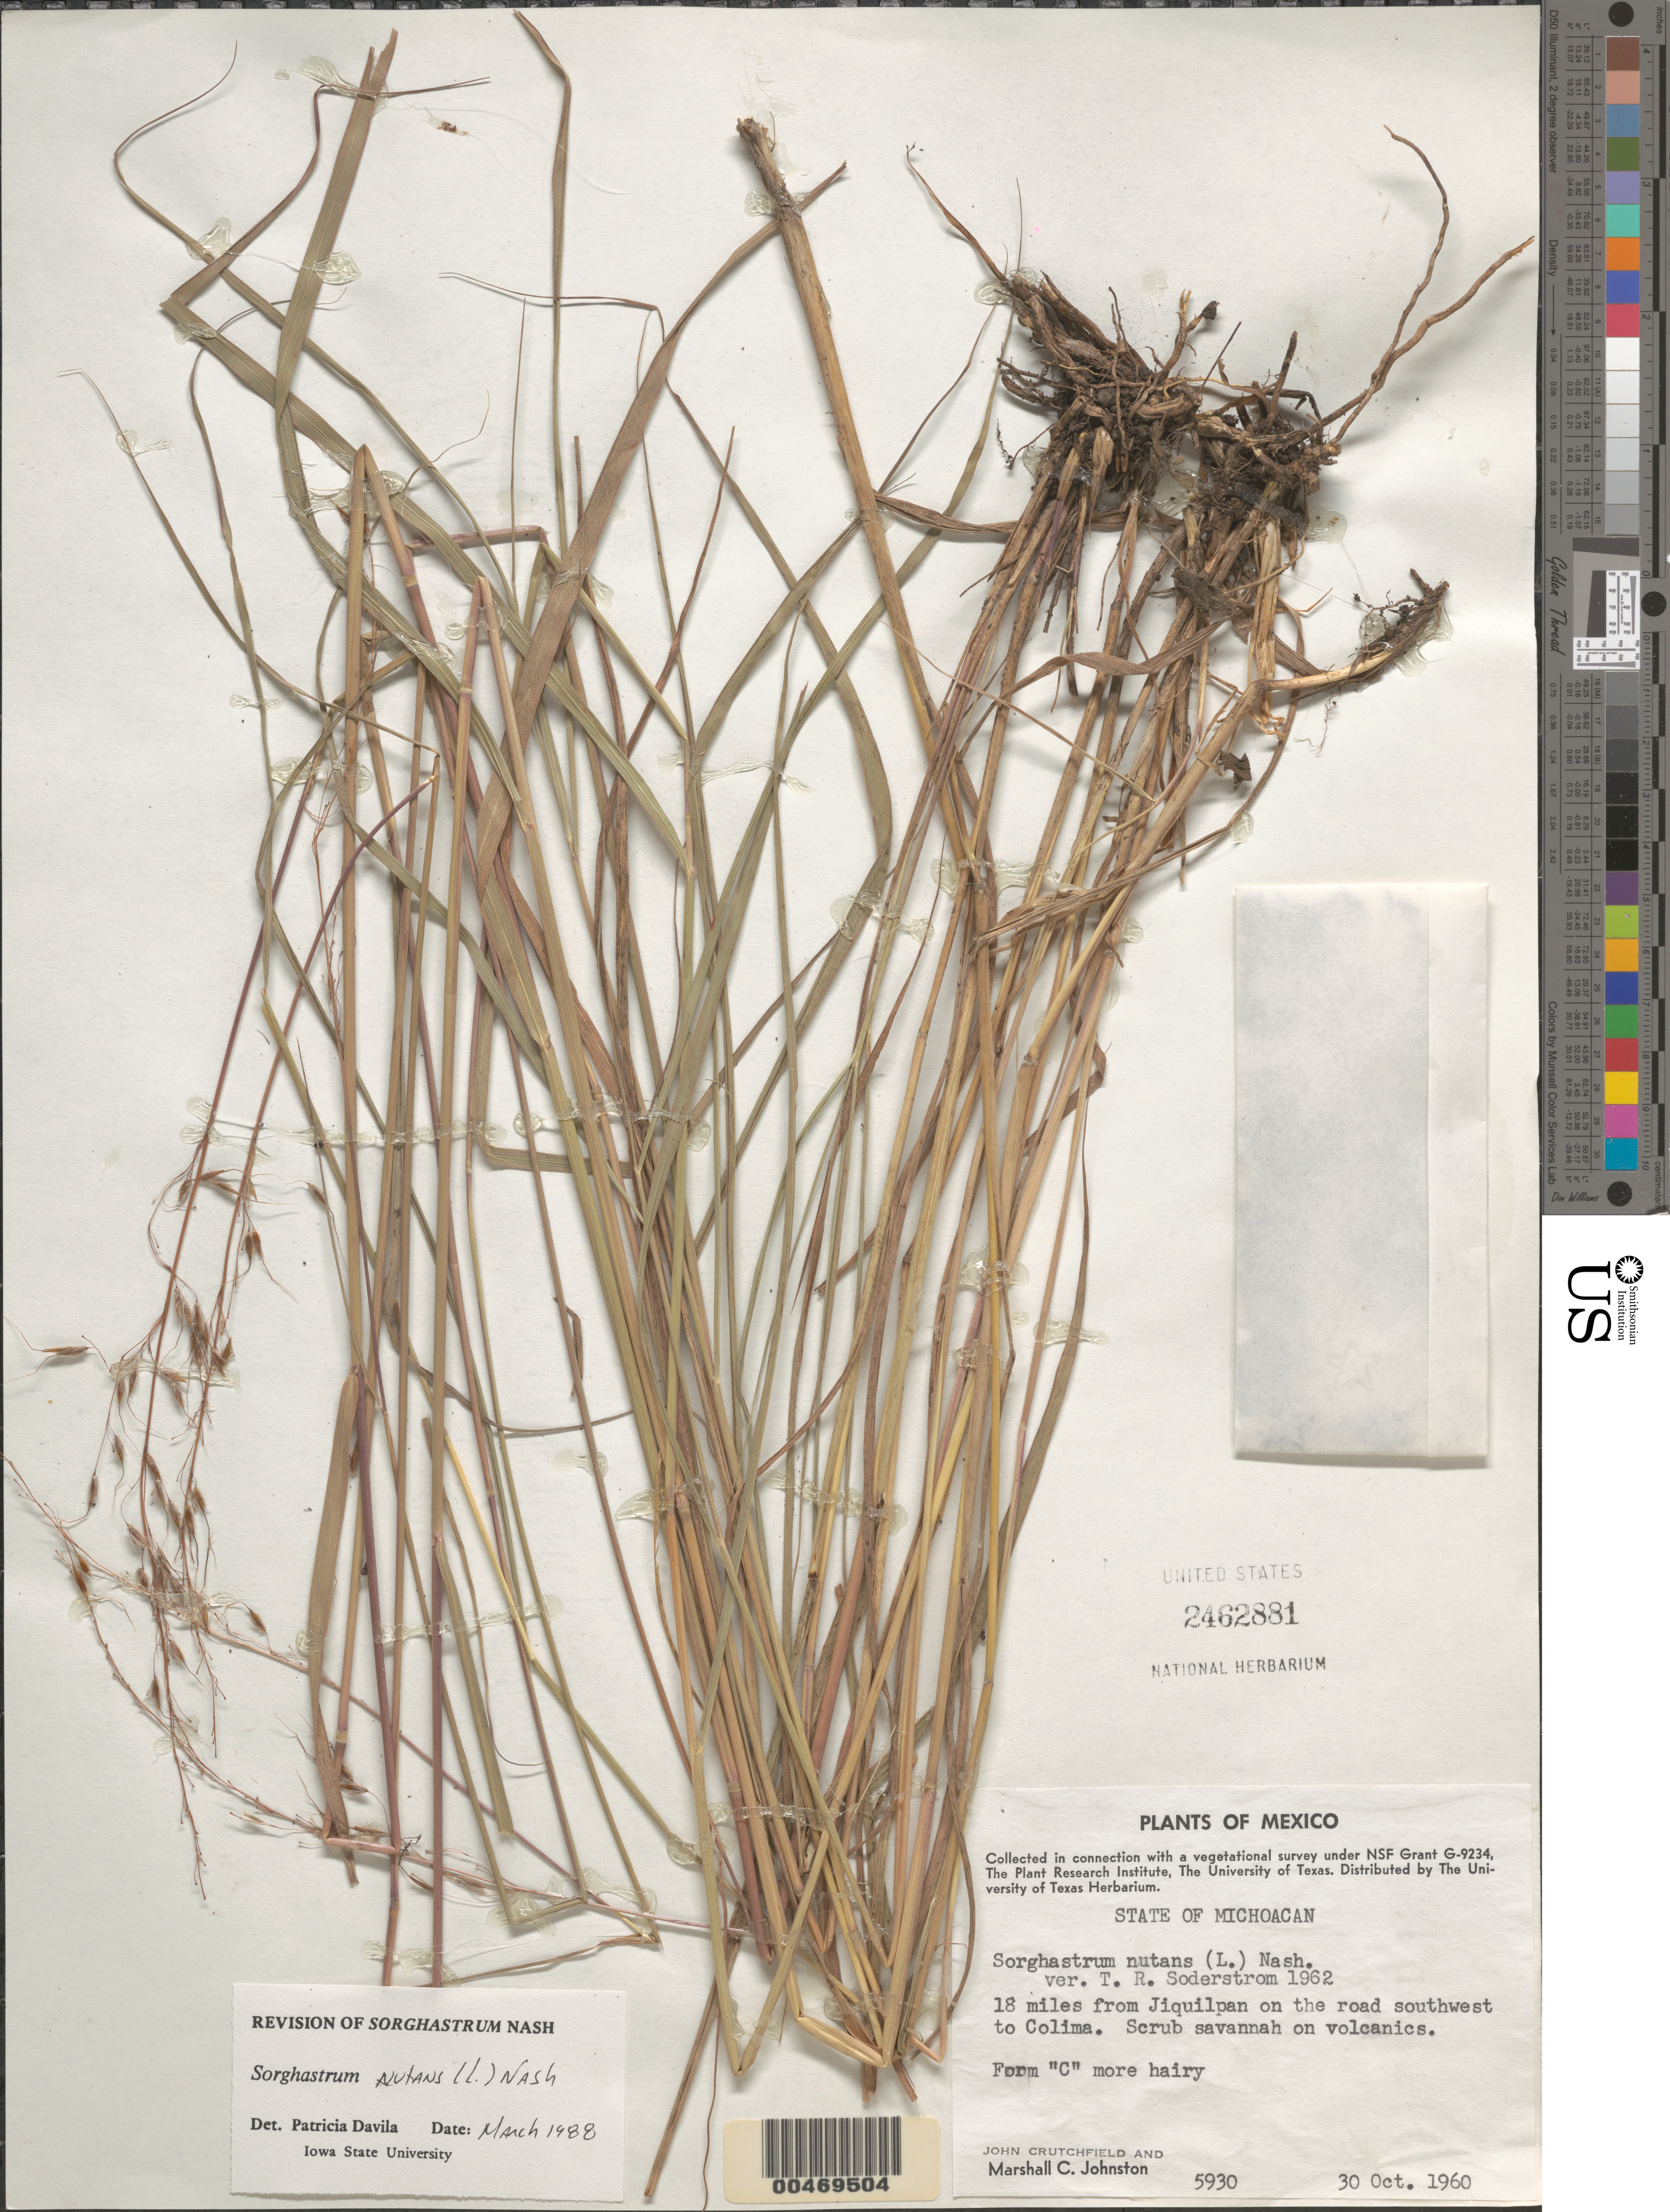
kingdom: Plantae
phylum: Tracheophyta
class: Liliopsida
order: Poales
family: Poaceae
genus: Sorghastrum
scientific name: Sorghastrum nutans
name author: (L.) Nash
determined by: Dávila, P. D.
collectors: J. Crutchfield & M. Johnston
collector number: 5930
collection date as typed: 30 Oct 1960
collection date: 1960-10-30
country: Mexico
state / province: Michoacán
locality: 18 mi from Jiquilpan on the rd SW to Colima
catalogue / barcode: US 2462881